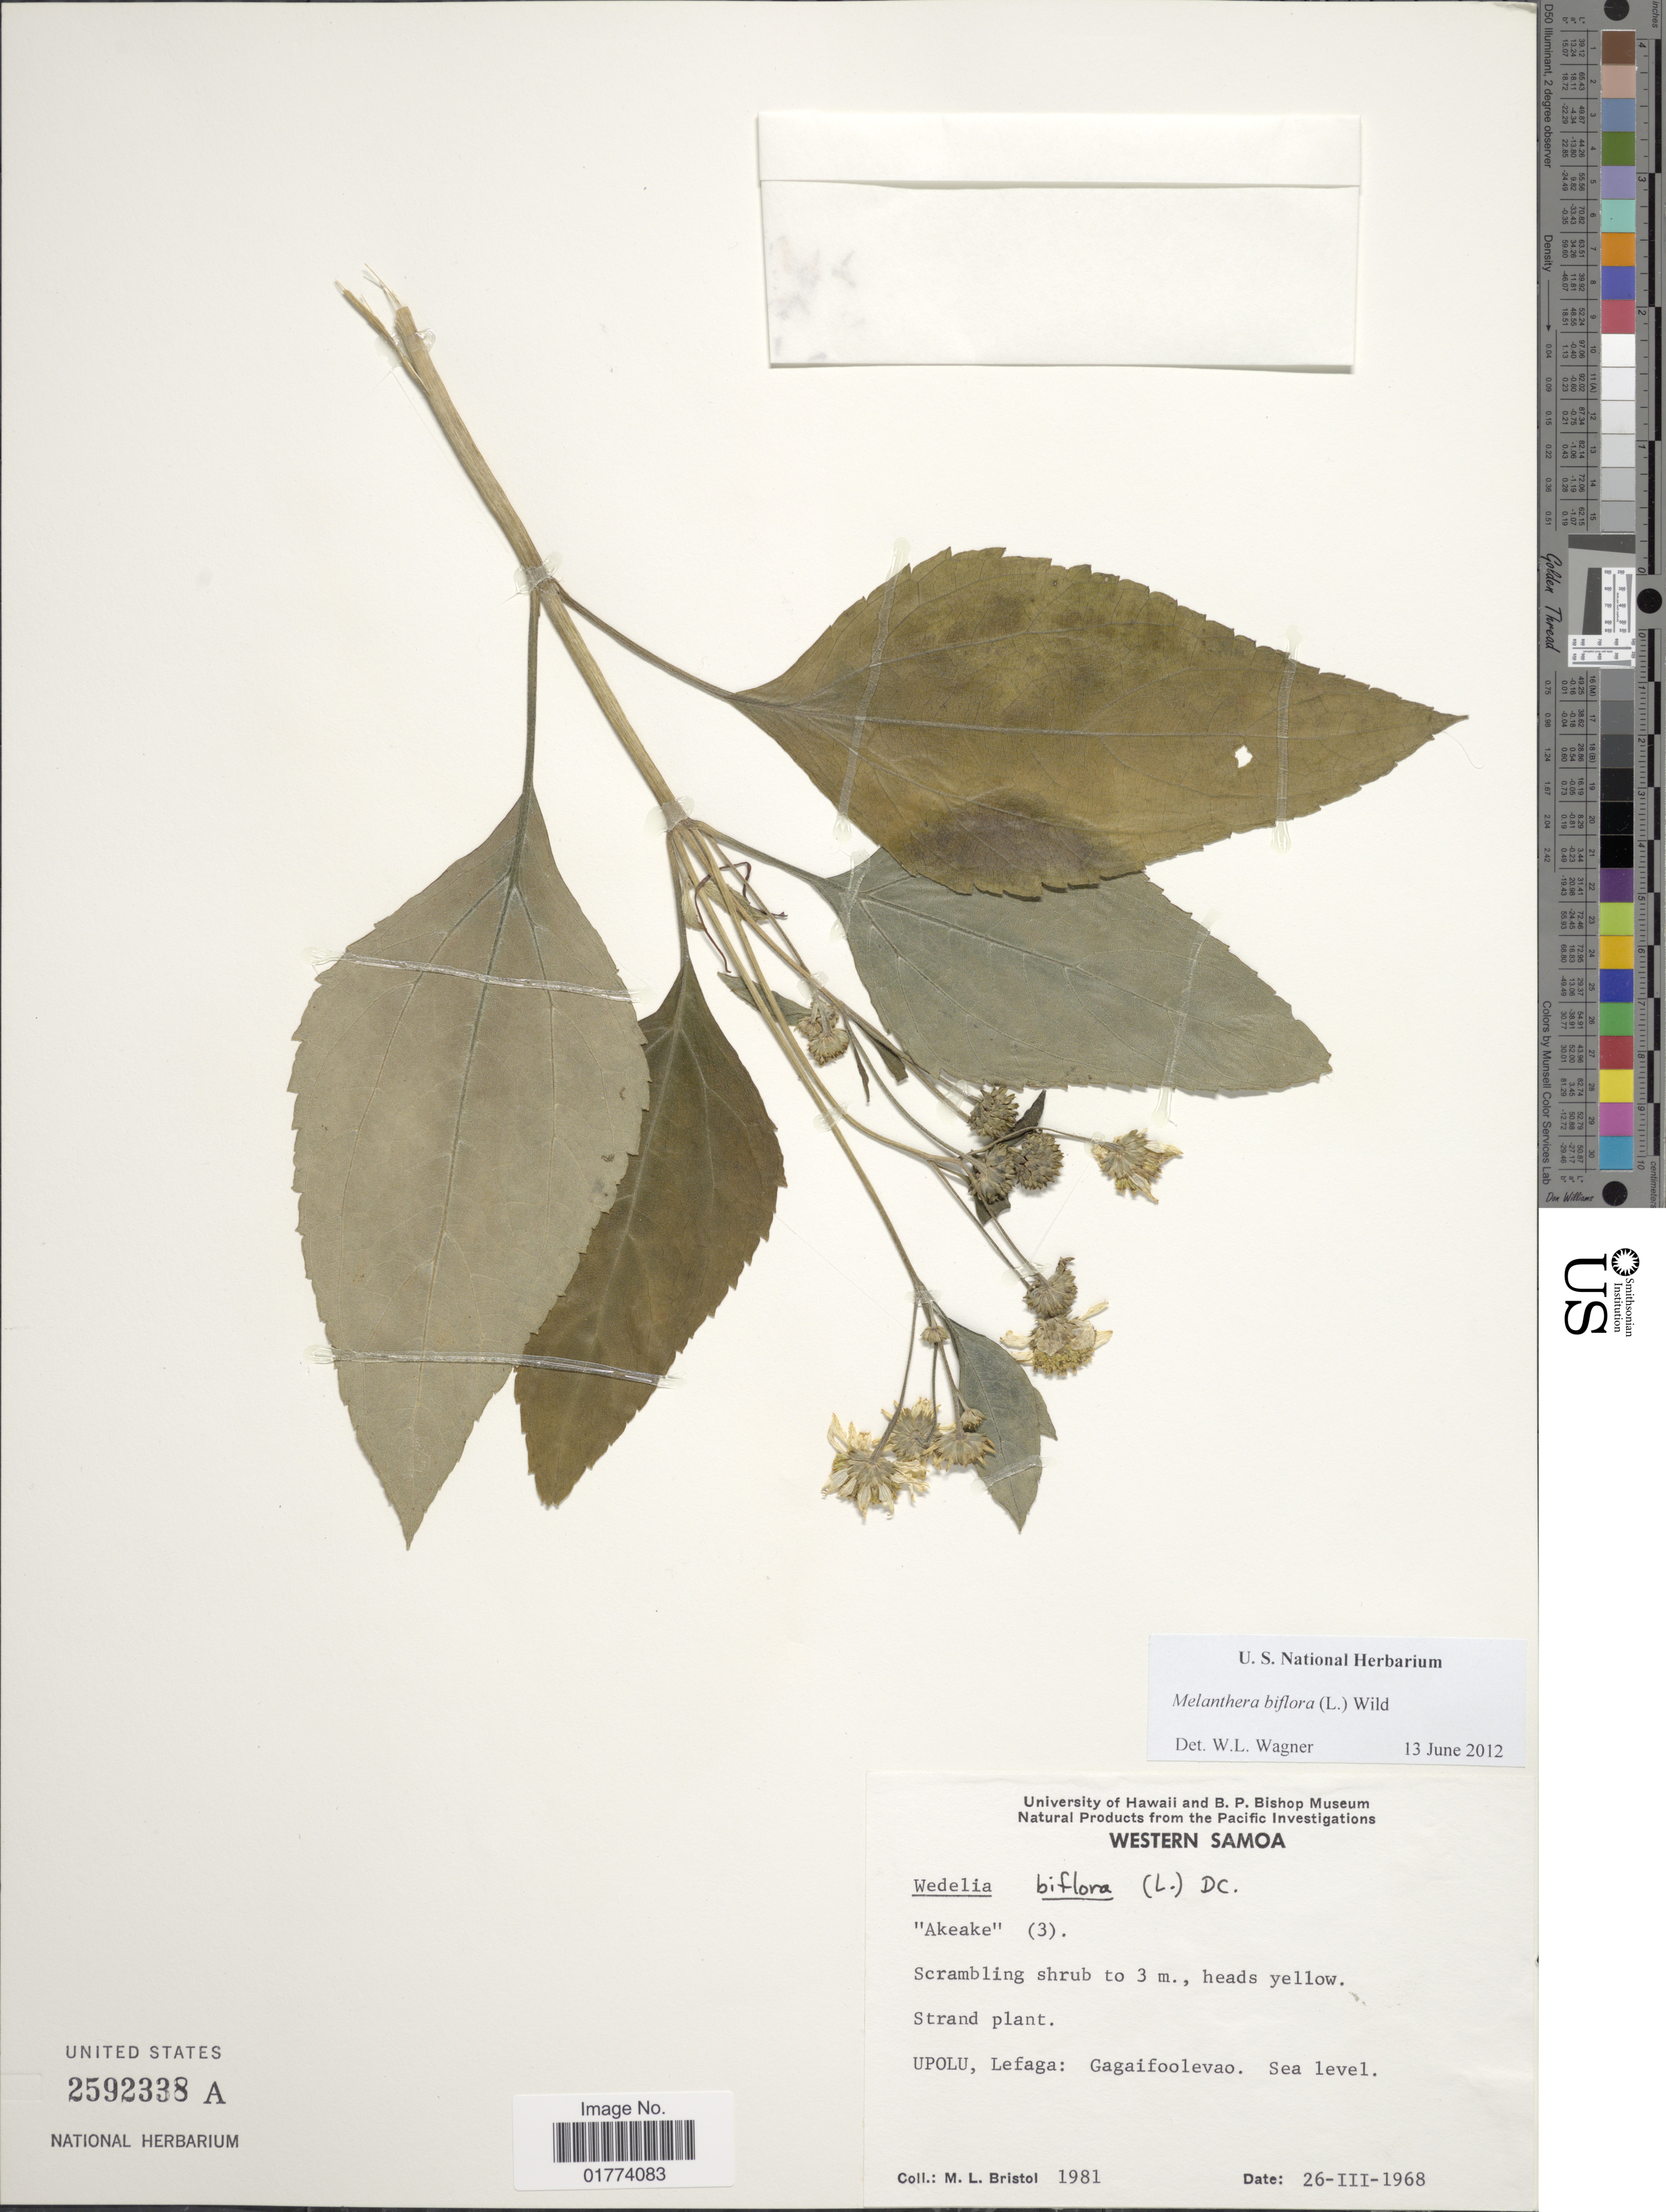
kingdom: Plantae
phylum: Tracheophyta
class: Magnoliopsida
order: Asterales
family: Asteraceae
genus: Wollastonia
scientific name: Wollastonia biflora var. biflora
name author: (L.) DC.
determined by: Wagner, W. L., (BOT), Smithsonian Institution - National Museum of Natural History (UNITED STATES)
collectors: M. L. Bristol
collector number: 1981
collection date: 1968-03-26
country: Samoa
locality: Upolu, Lefaga: Gagaifoolevao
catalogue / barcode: US 2592338A